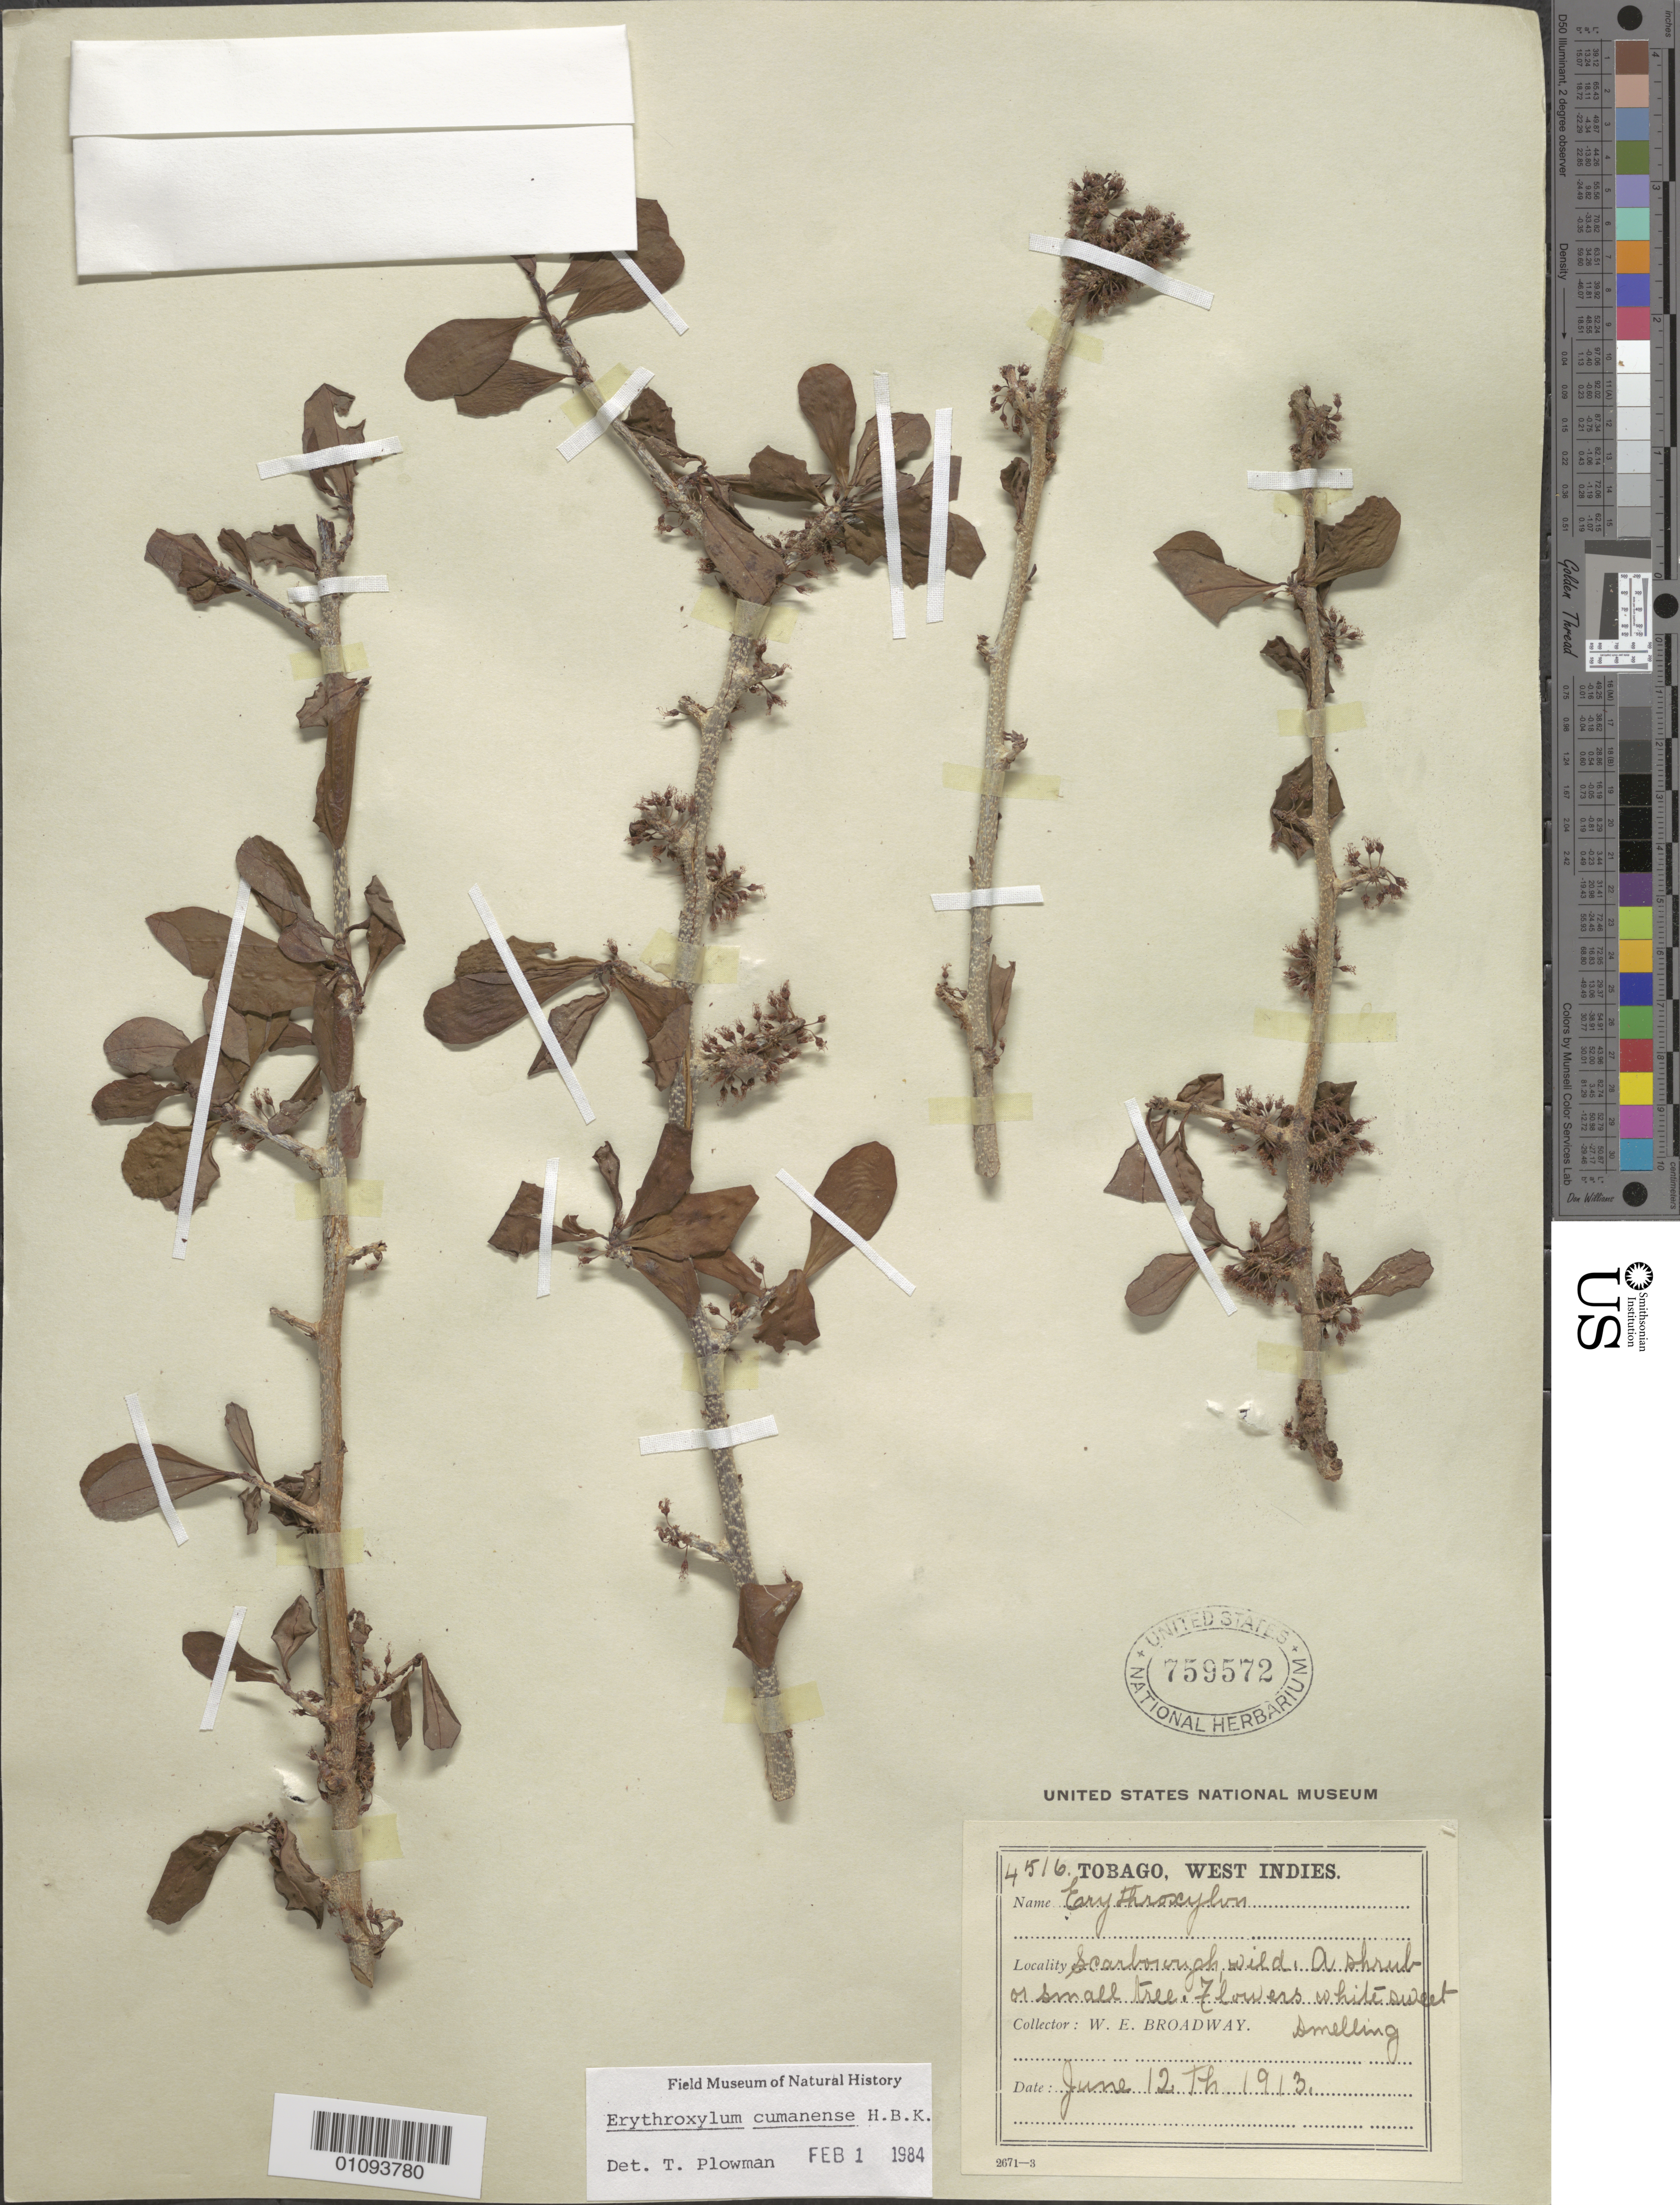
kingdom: Plantae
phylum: Tracheophyta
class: Magnoliopsida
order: Malpighiales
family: Erythroxylaceae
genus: Erythroxylum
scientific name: Erythroxylum cumanense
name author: Kunth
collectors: W. E. Broadway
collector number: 4516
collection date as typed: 12 Jun 1913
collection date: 1913-06-12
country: Trinidad and Tobago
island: Tobago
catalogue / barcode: US 759572